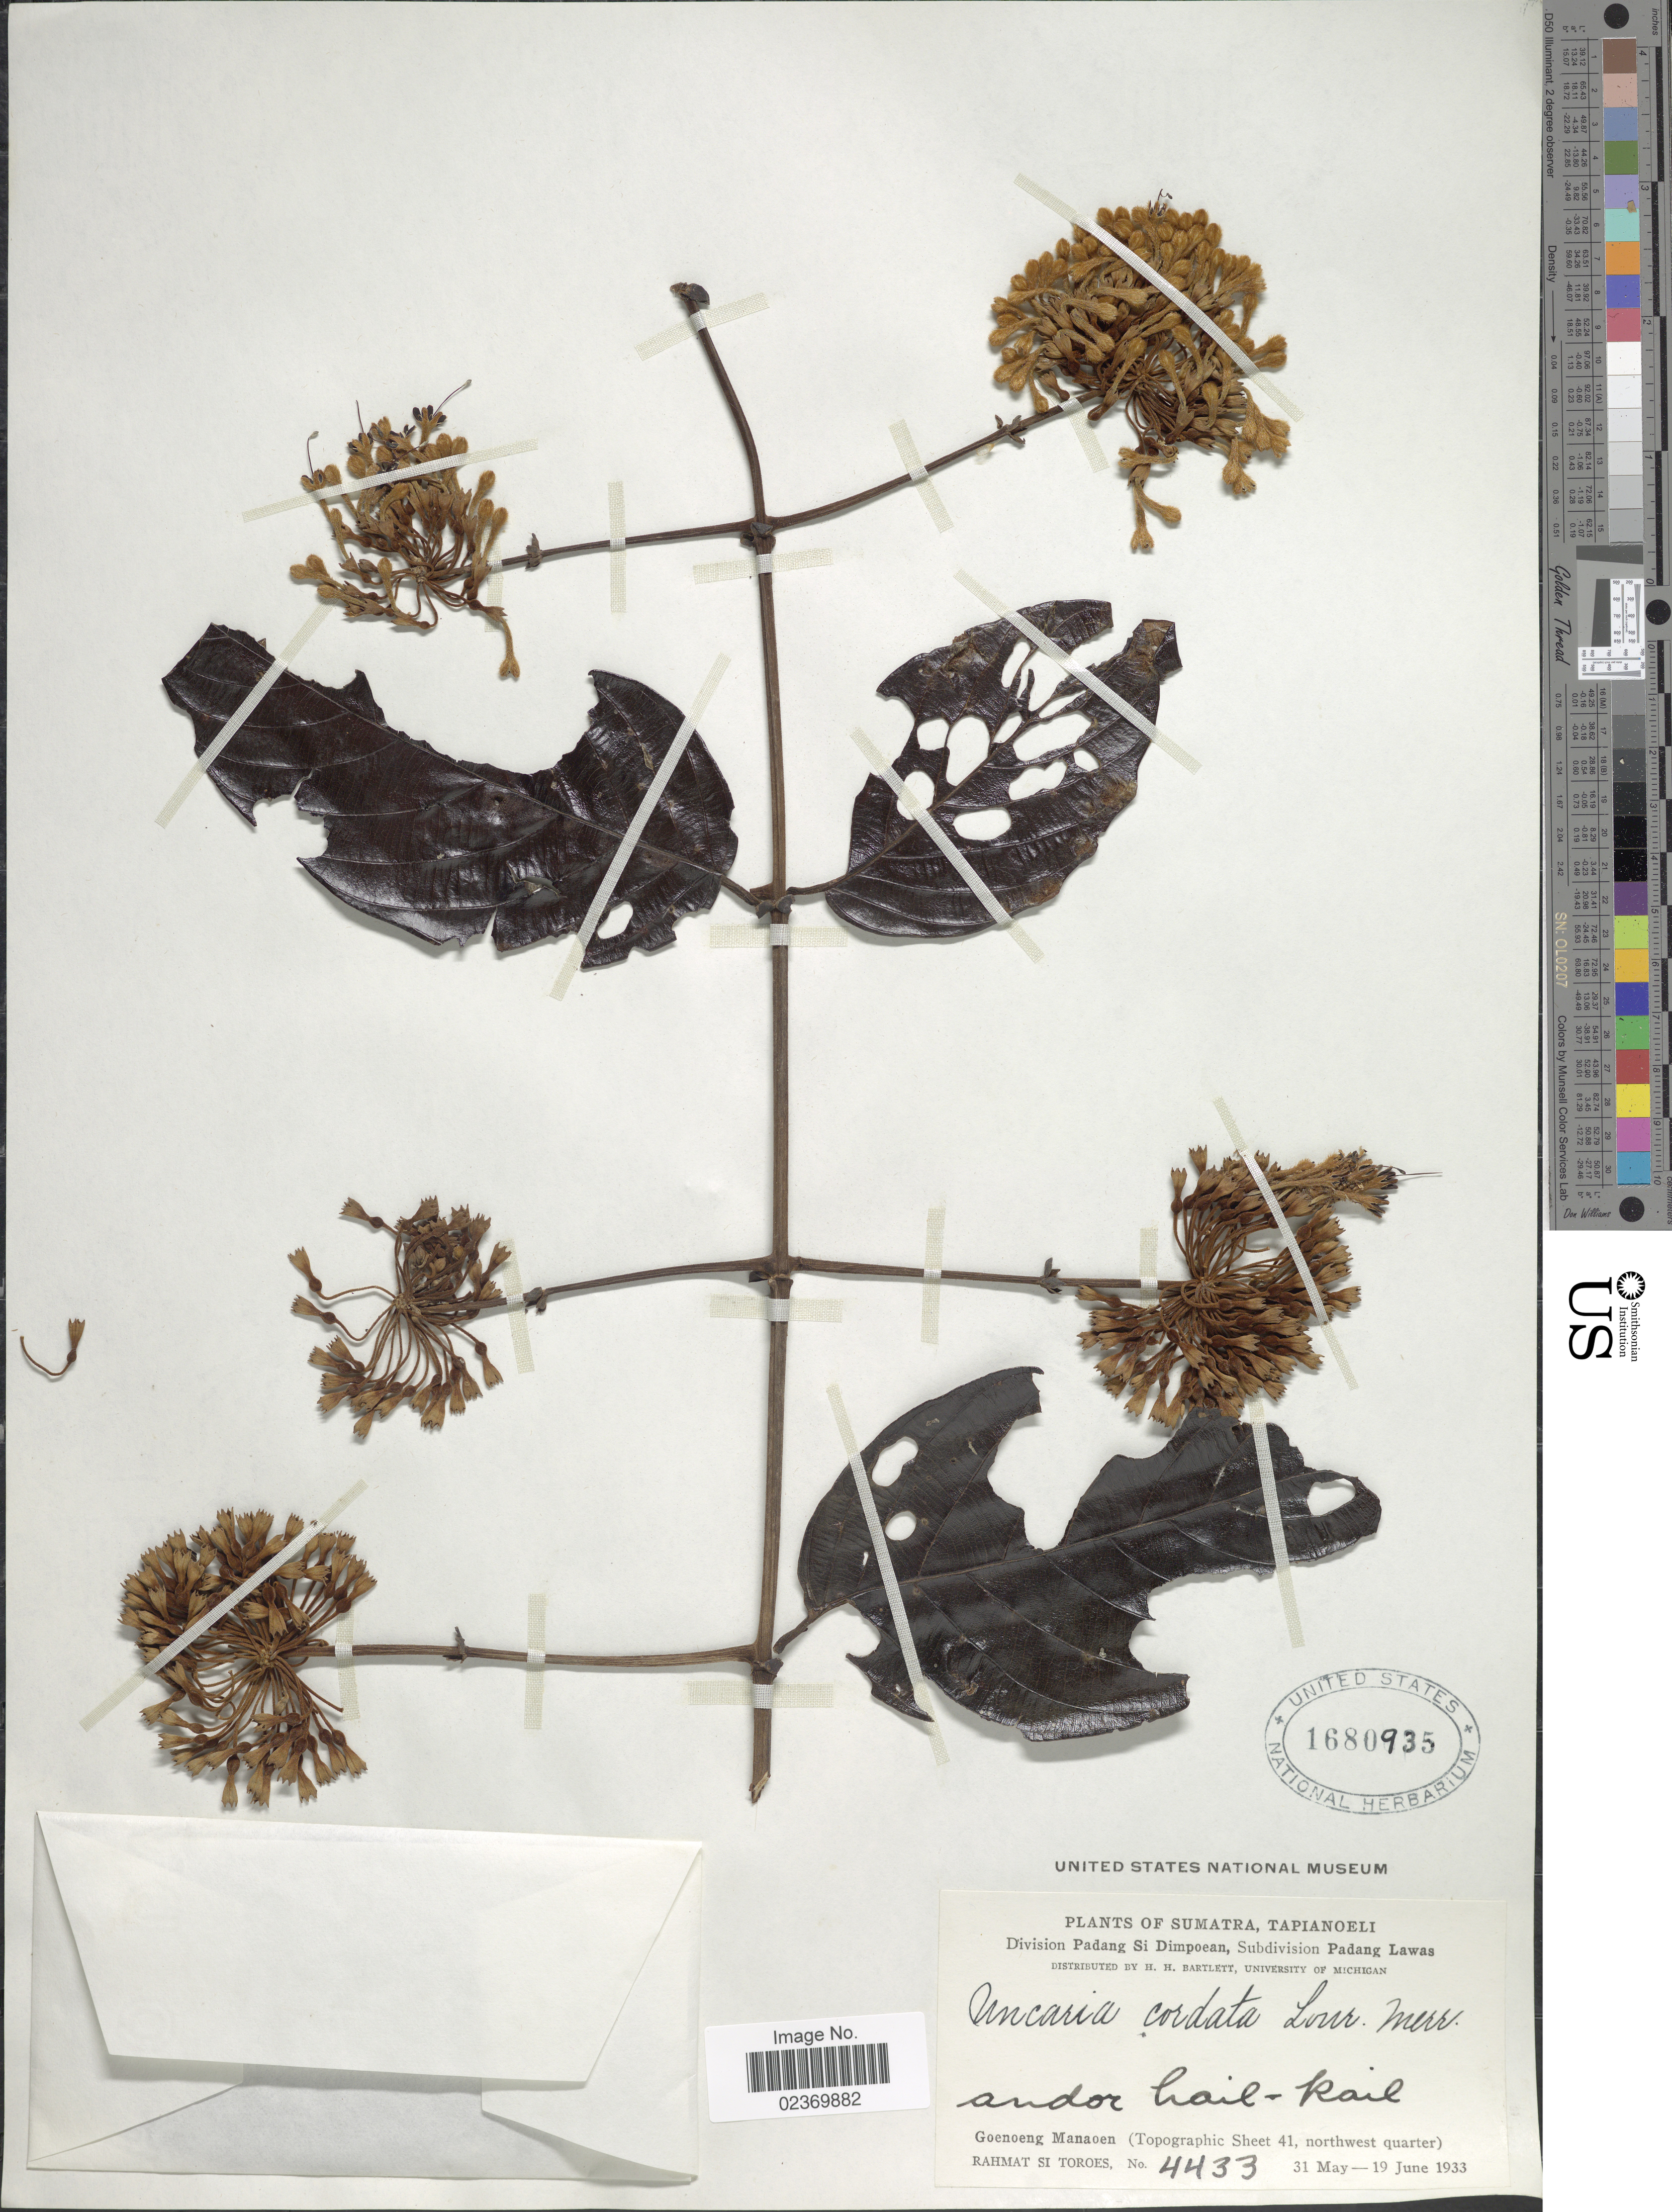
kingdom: Plantae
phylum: Tracheophyta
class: Magnoliopsida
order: Gentianales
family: Rubiaceae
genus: Uncaria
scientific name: Uncaria cordata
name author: (Lour.) Merr.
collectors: Rahmat Si Boeea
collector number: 4433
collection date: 1933-05-31/1933-06-19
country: Indonesia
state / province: Sumatra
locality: Tapianoeli, Division Padang Si Dimpoean, Subdivision Padang Lawas. Goenoeng Manaoen (Topographic Sheet 41, northwest quarter)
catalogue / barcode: US 1680935